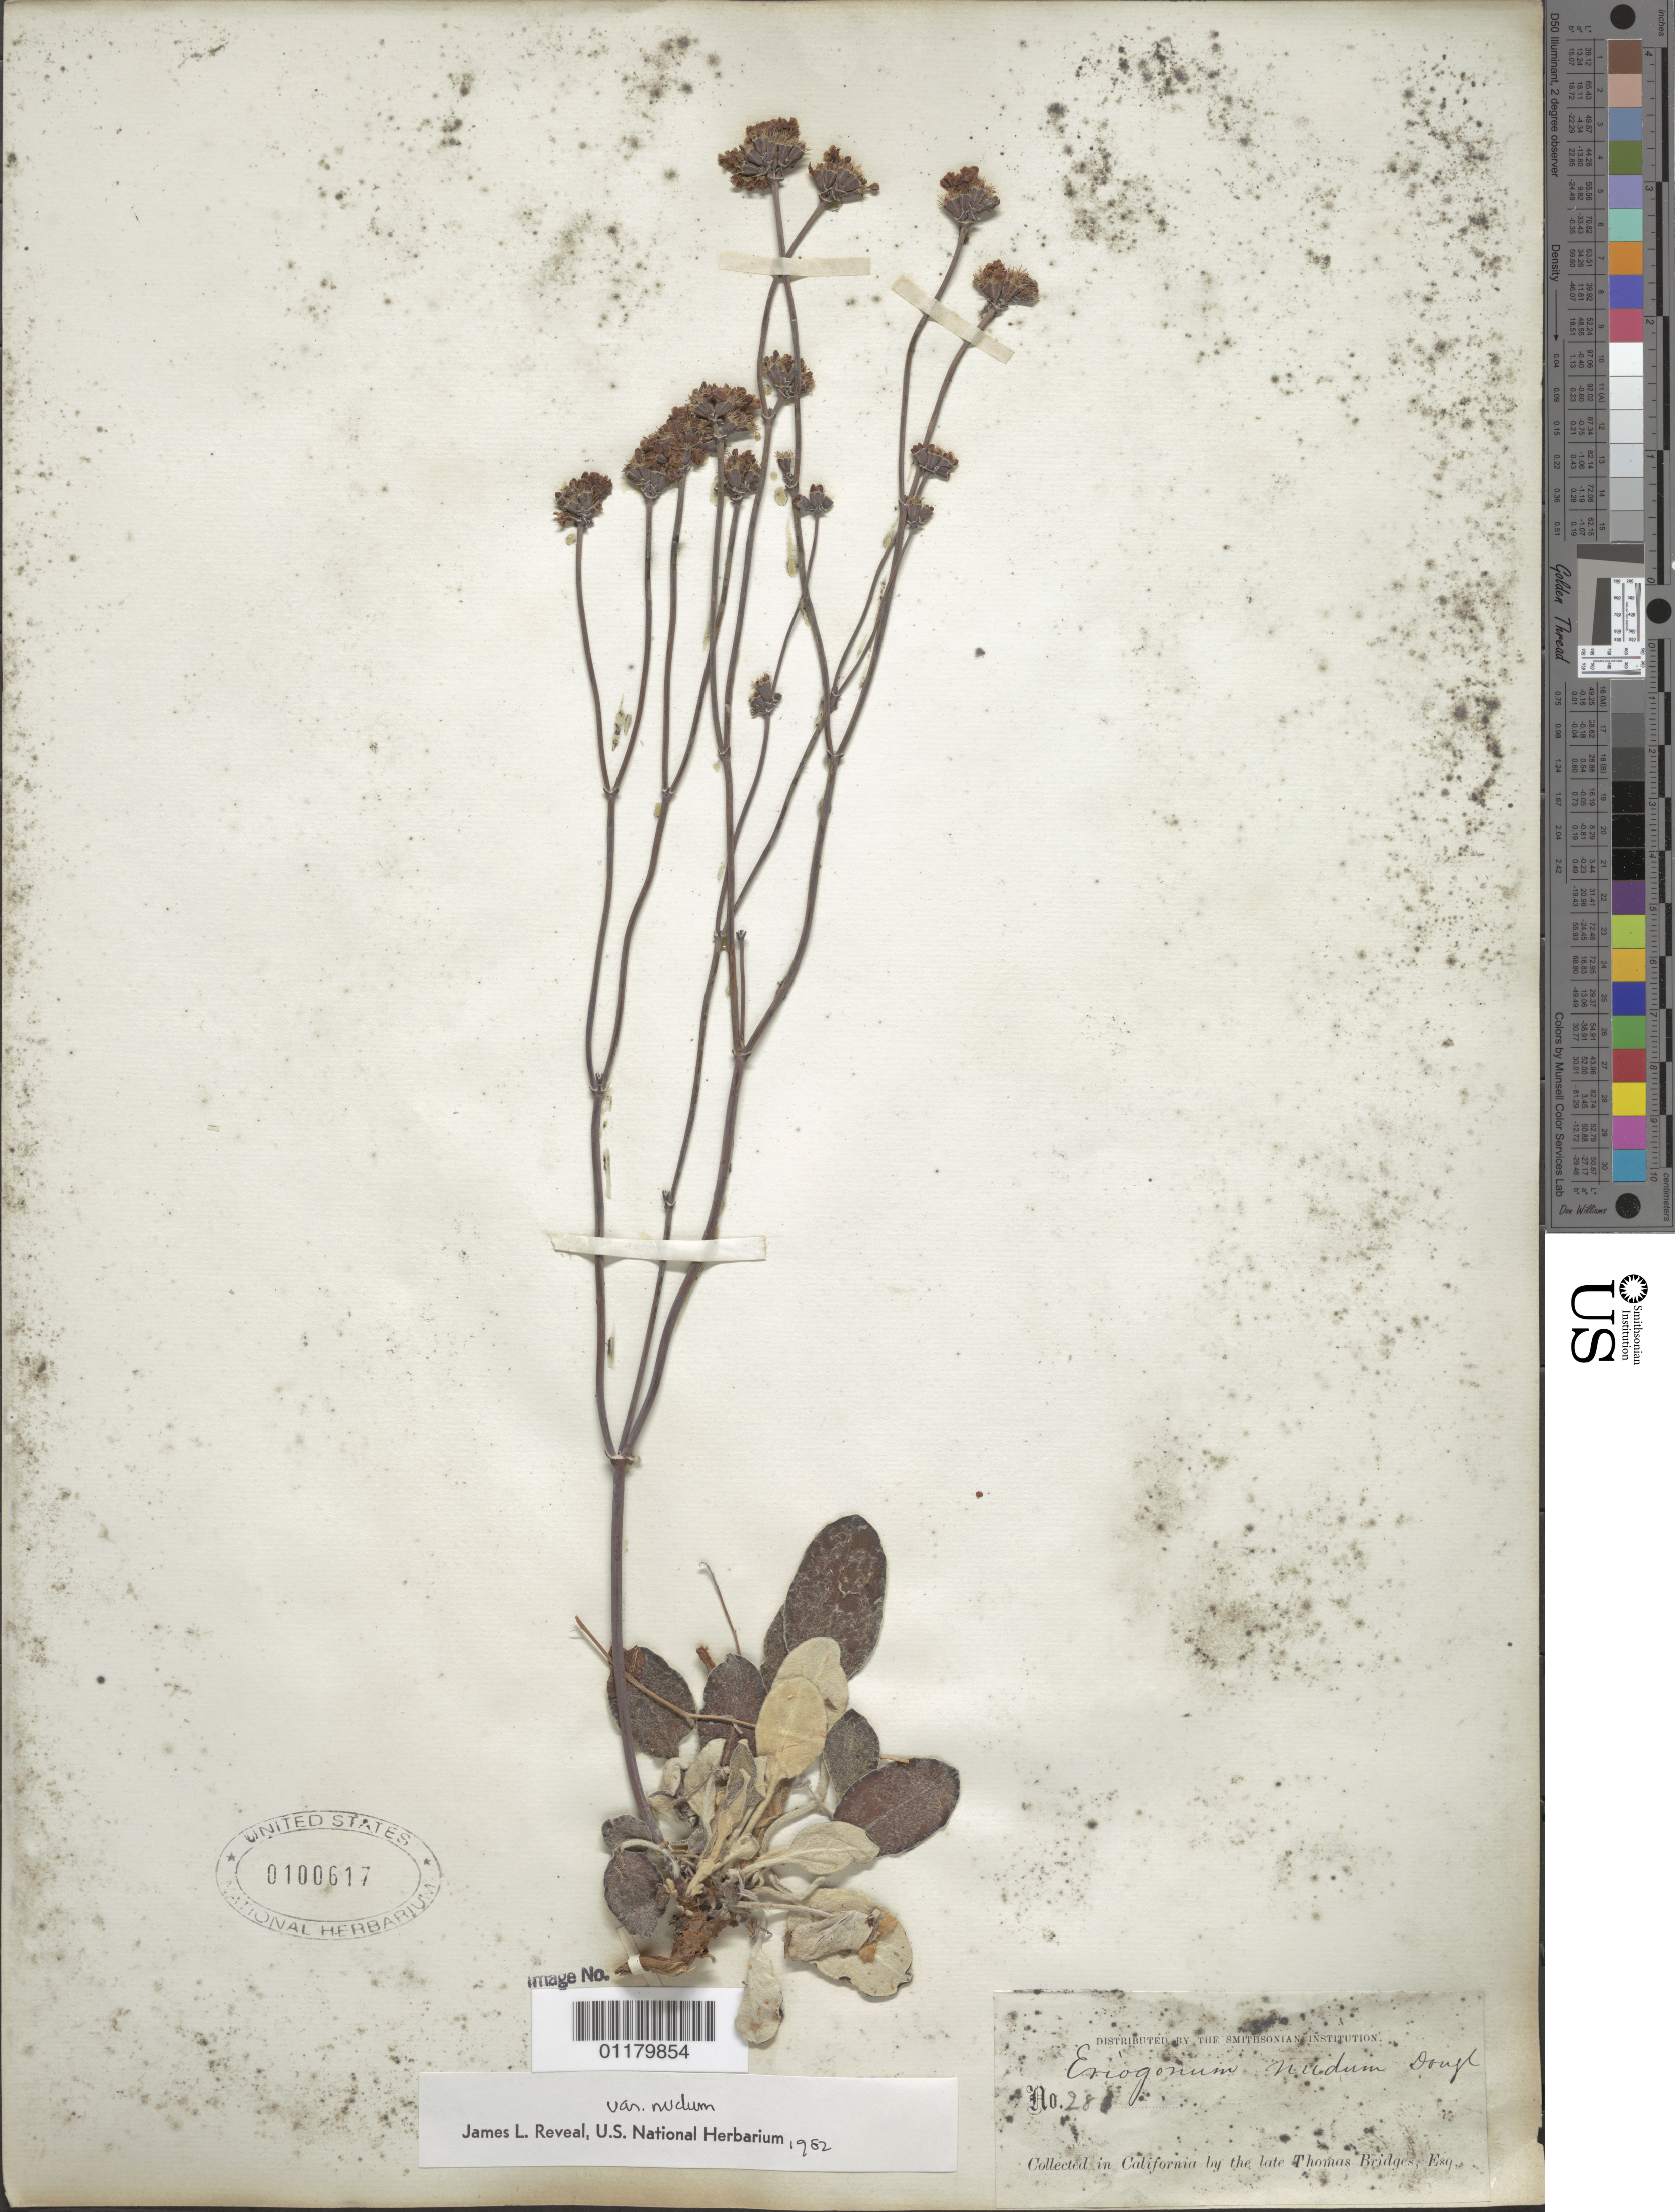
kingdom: Plantae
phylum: Tracheophyta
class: Magnoliopsida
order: Caryophyllales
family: Polygonaceae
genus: Eriogonum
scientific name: Eriogonum nudum var. nudum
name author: Douglas ex Benth.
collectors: T. Bridges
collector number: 28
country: United States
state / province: California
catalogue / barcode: US 100617